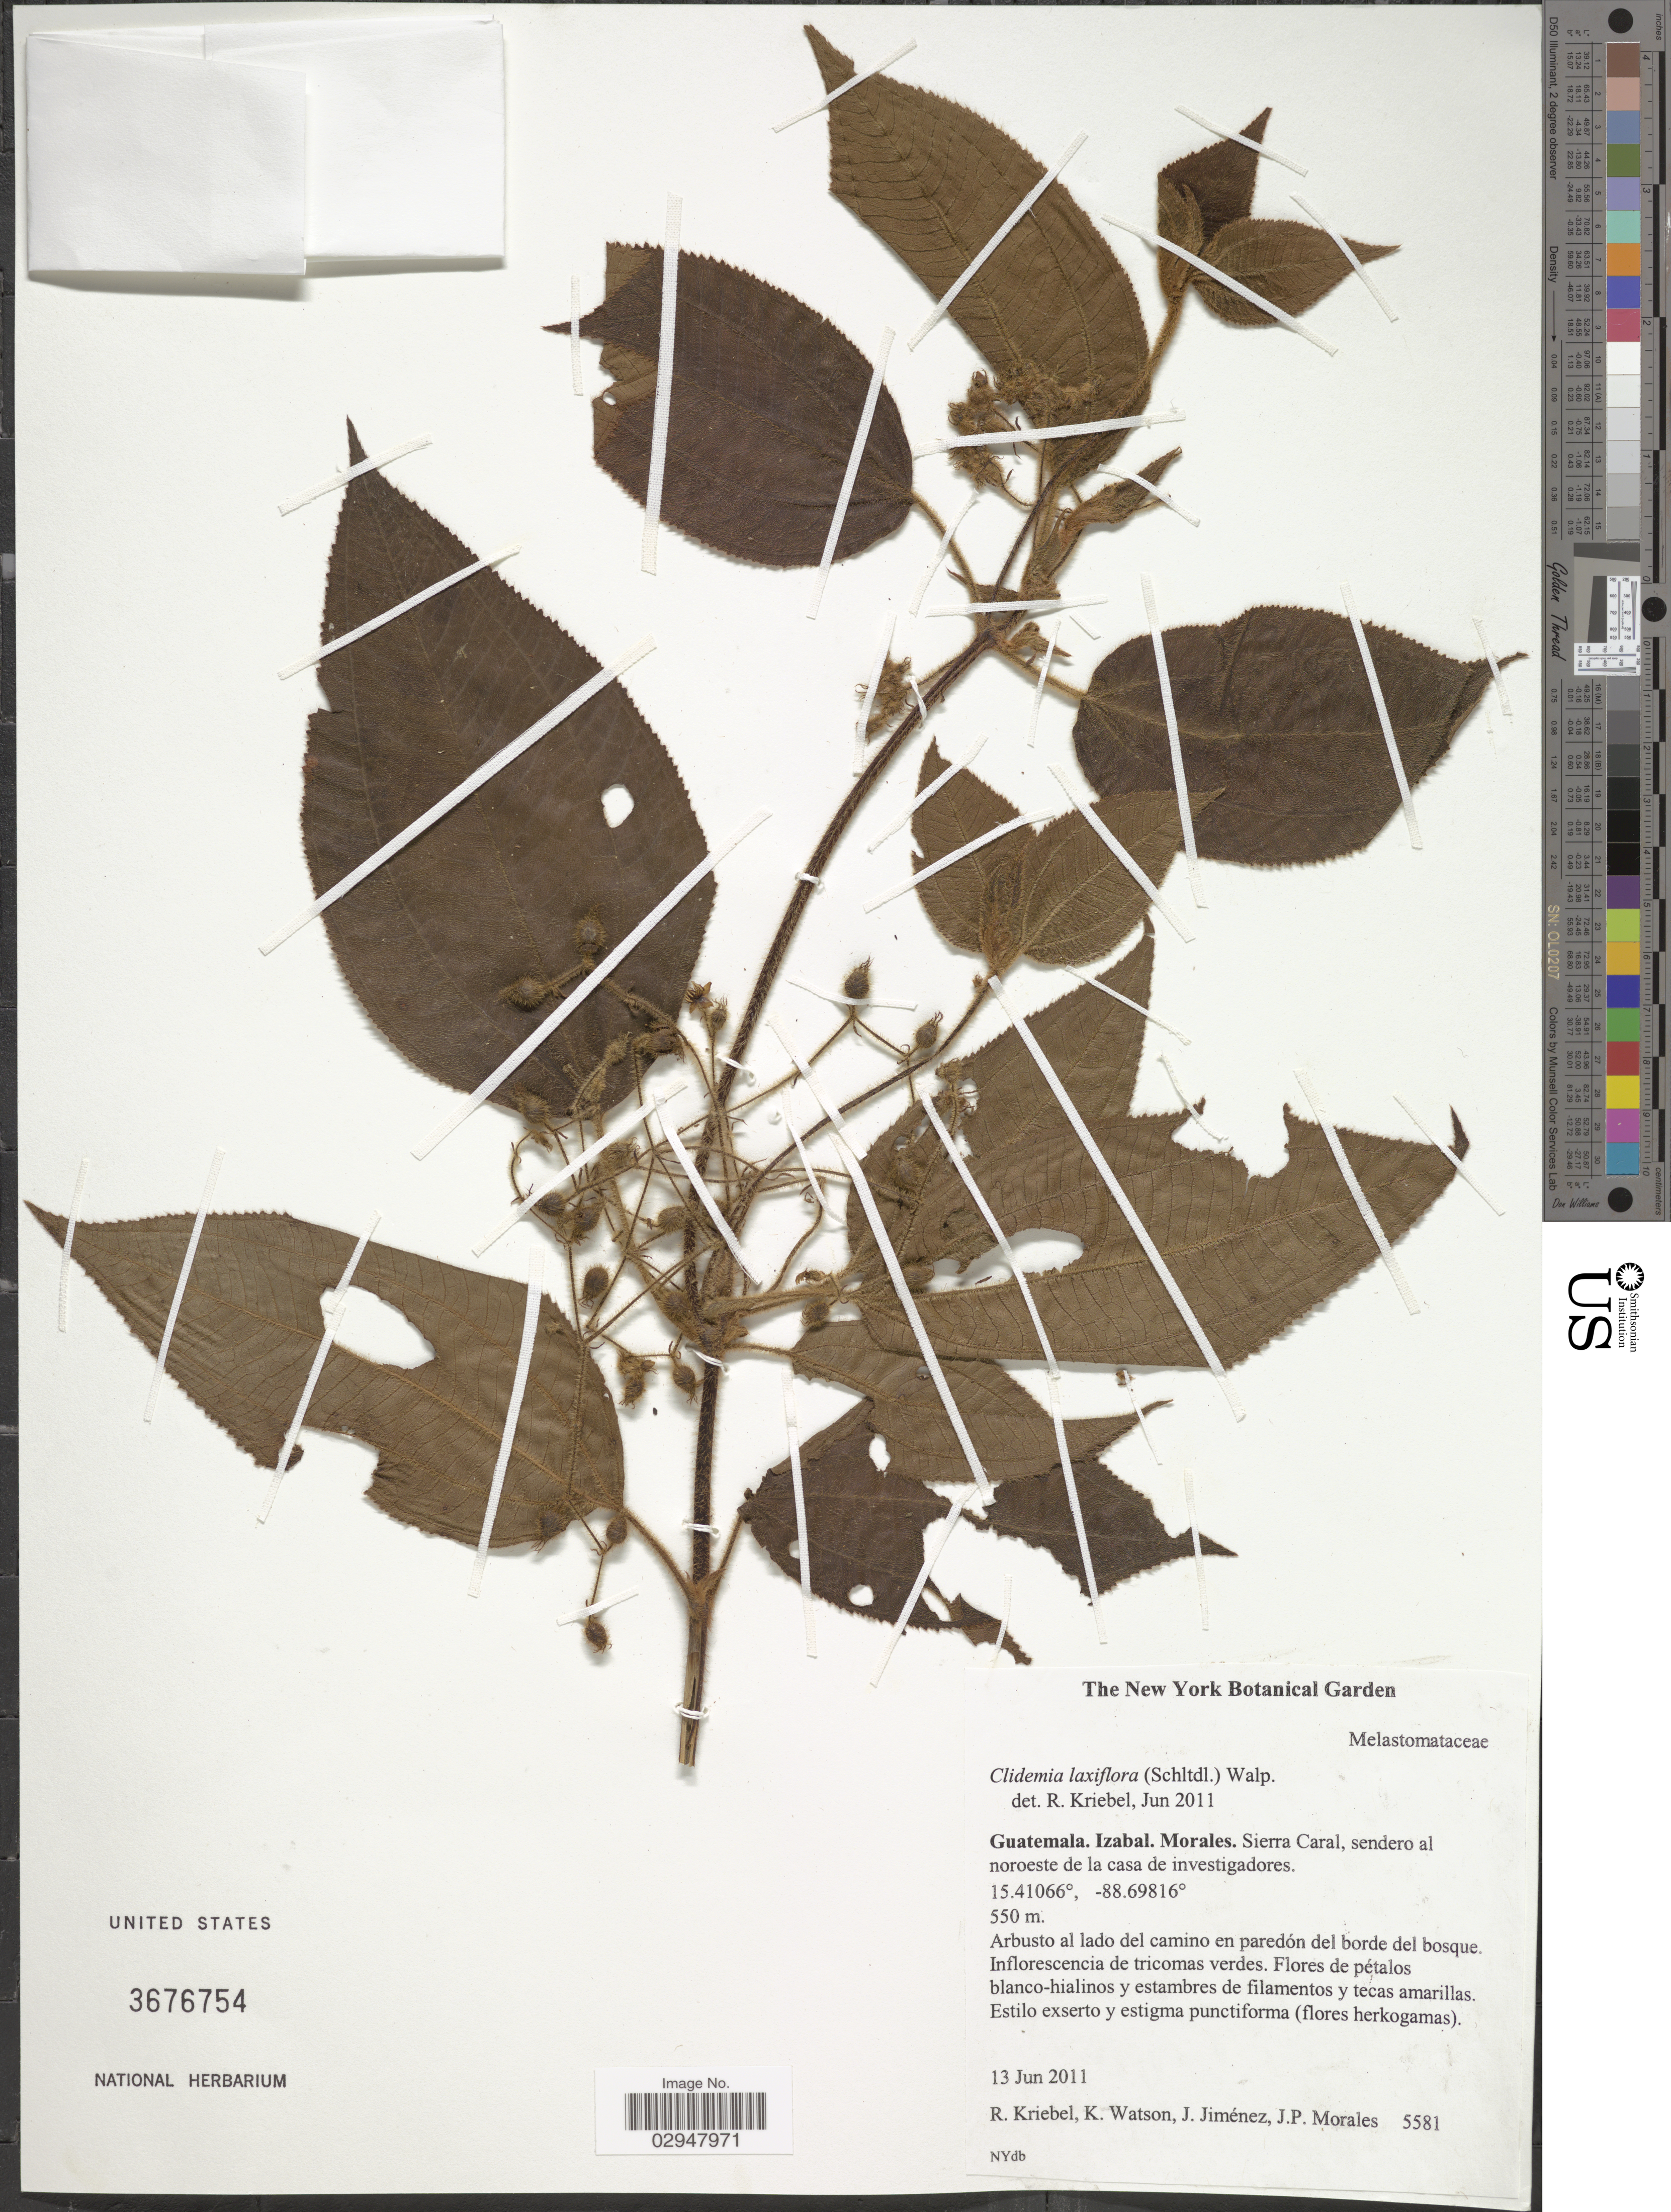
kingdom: Plantae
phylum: Tracheophyta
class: Magnoliopsida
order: Myrtales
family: Melastomataceae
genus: Clidemia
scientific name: Clidemia laxiflora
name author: (Schltdl.) Walp. ex Naudin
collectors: R. Kriebel, K. Watson, J. Jiménez Ramírez & J. Morales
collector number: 5581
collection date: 2011-06-13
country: Guatemala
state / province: Izabal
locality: Morales, Sierra Caral, sendero al noroeste de la casa de investigadores.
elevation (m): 550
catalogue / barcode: US 3676754